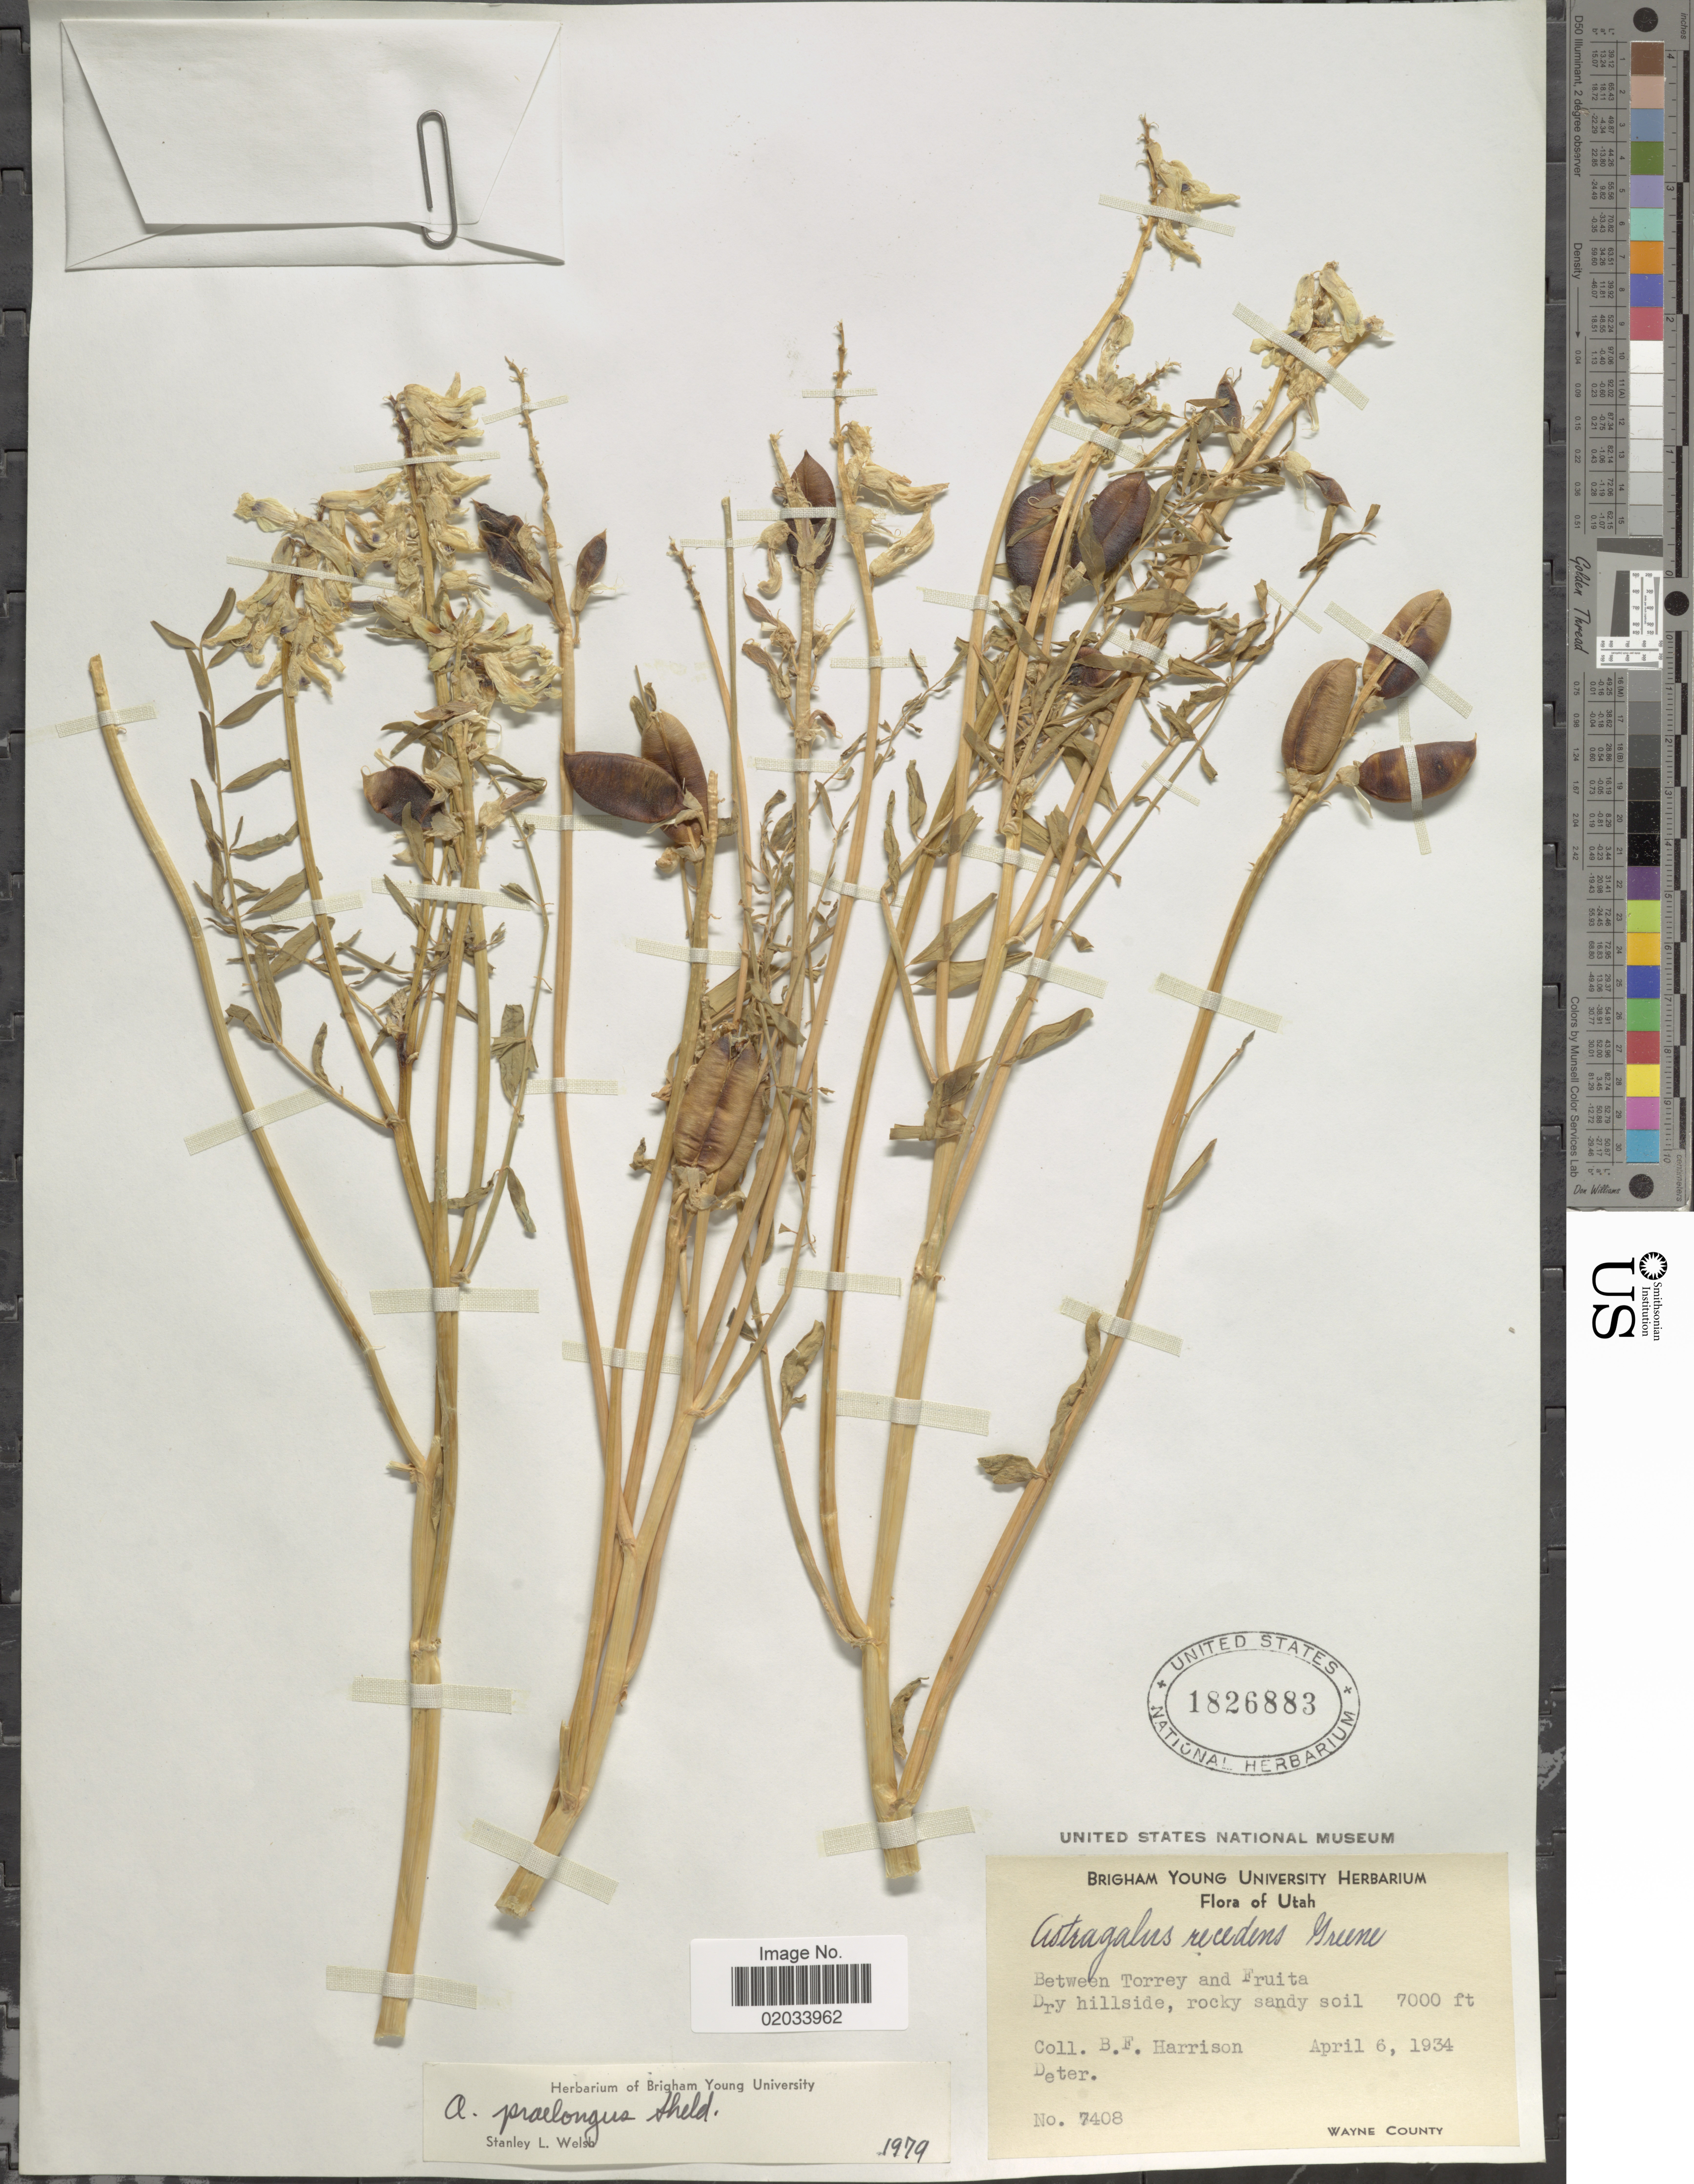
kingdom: Plantae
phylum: Tracheophyta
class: Magnoliopsida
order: Fabales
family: Fabaceae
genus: Astragalus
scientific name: Astragalus praelongus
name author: E. Sheld.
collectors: B. F. Harrison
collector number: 7408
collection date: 1934-04-06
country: United States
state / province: Utah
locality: Between Torrey and Fruita. Wayne County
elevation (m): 2134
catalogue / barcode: US 1826883